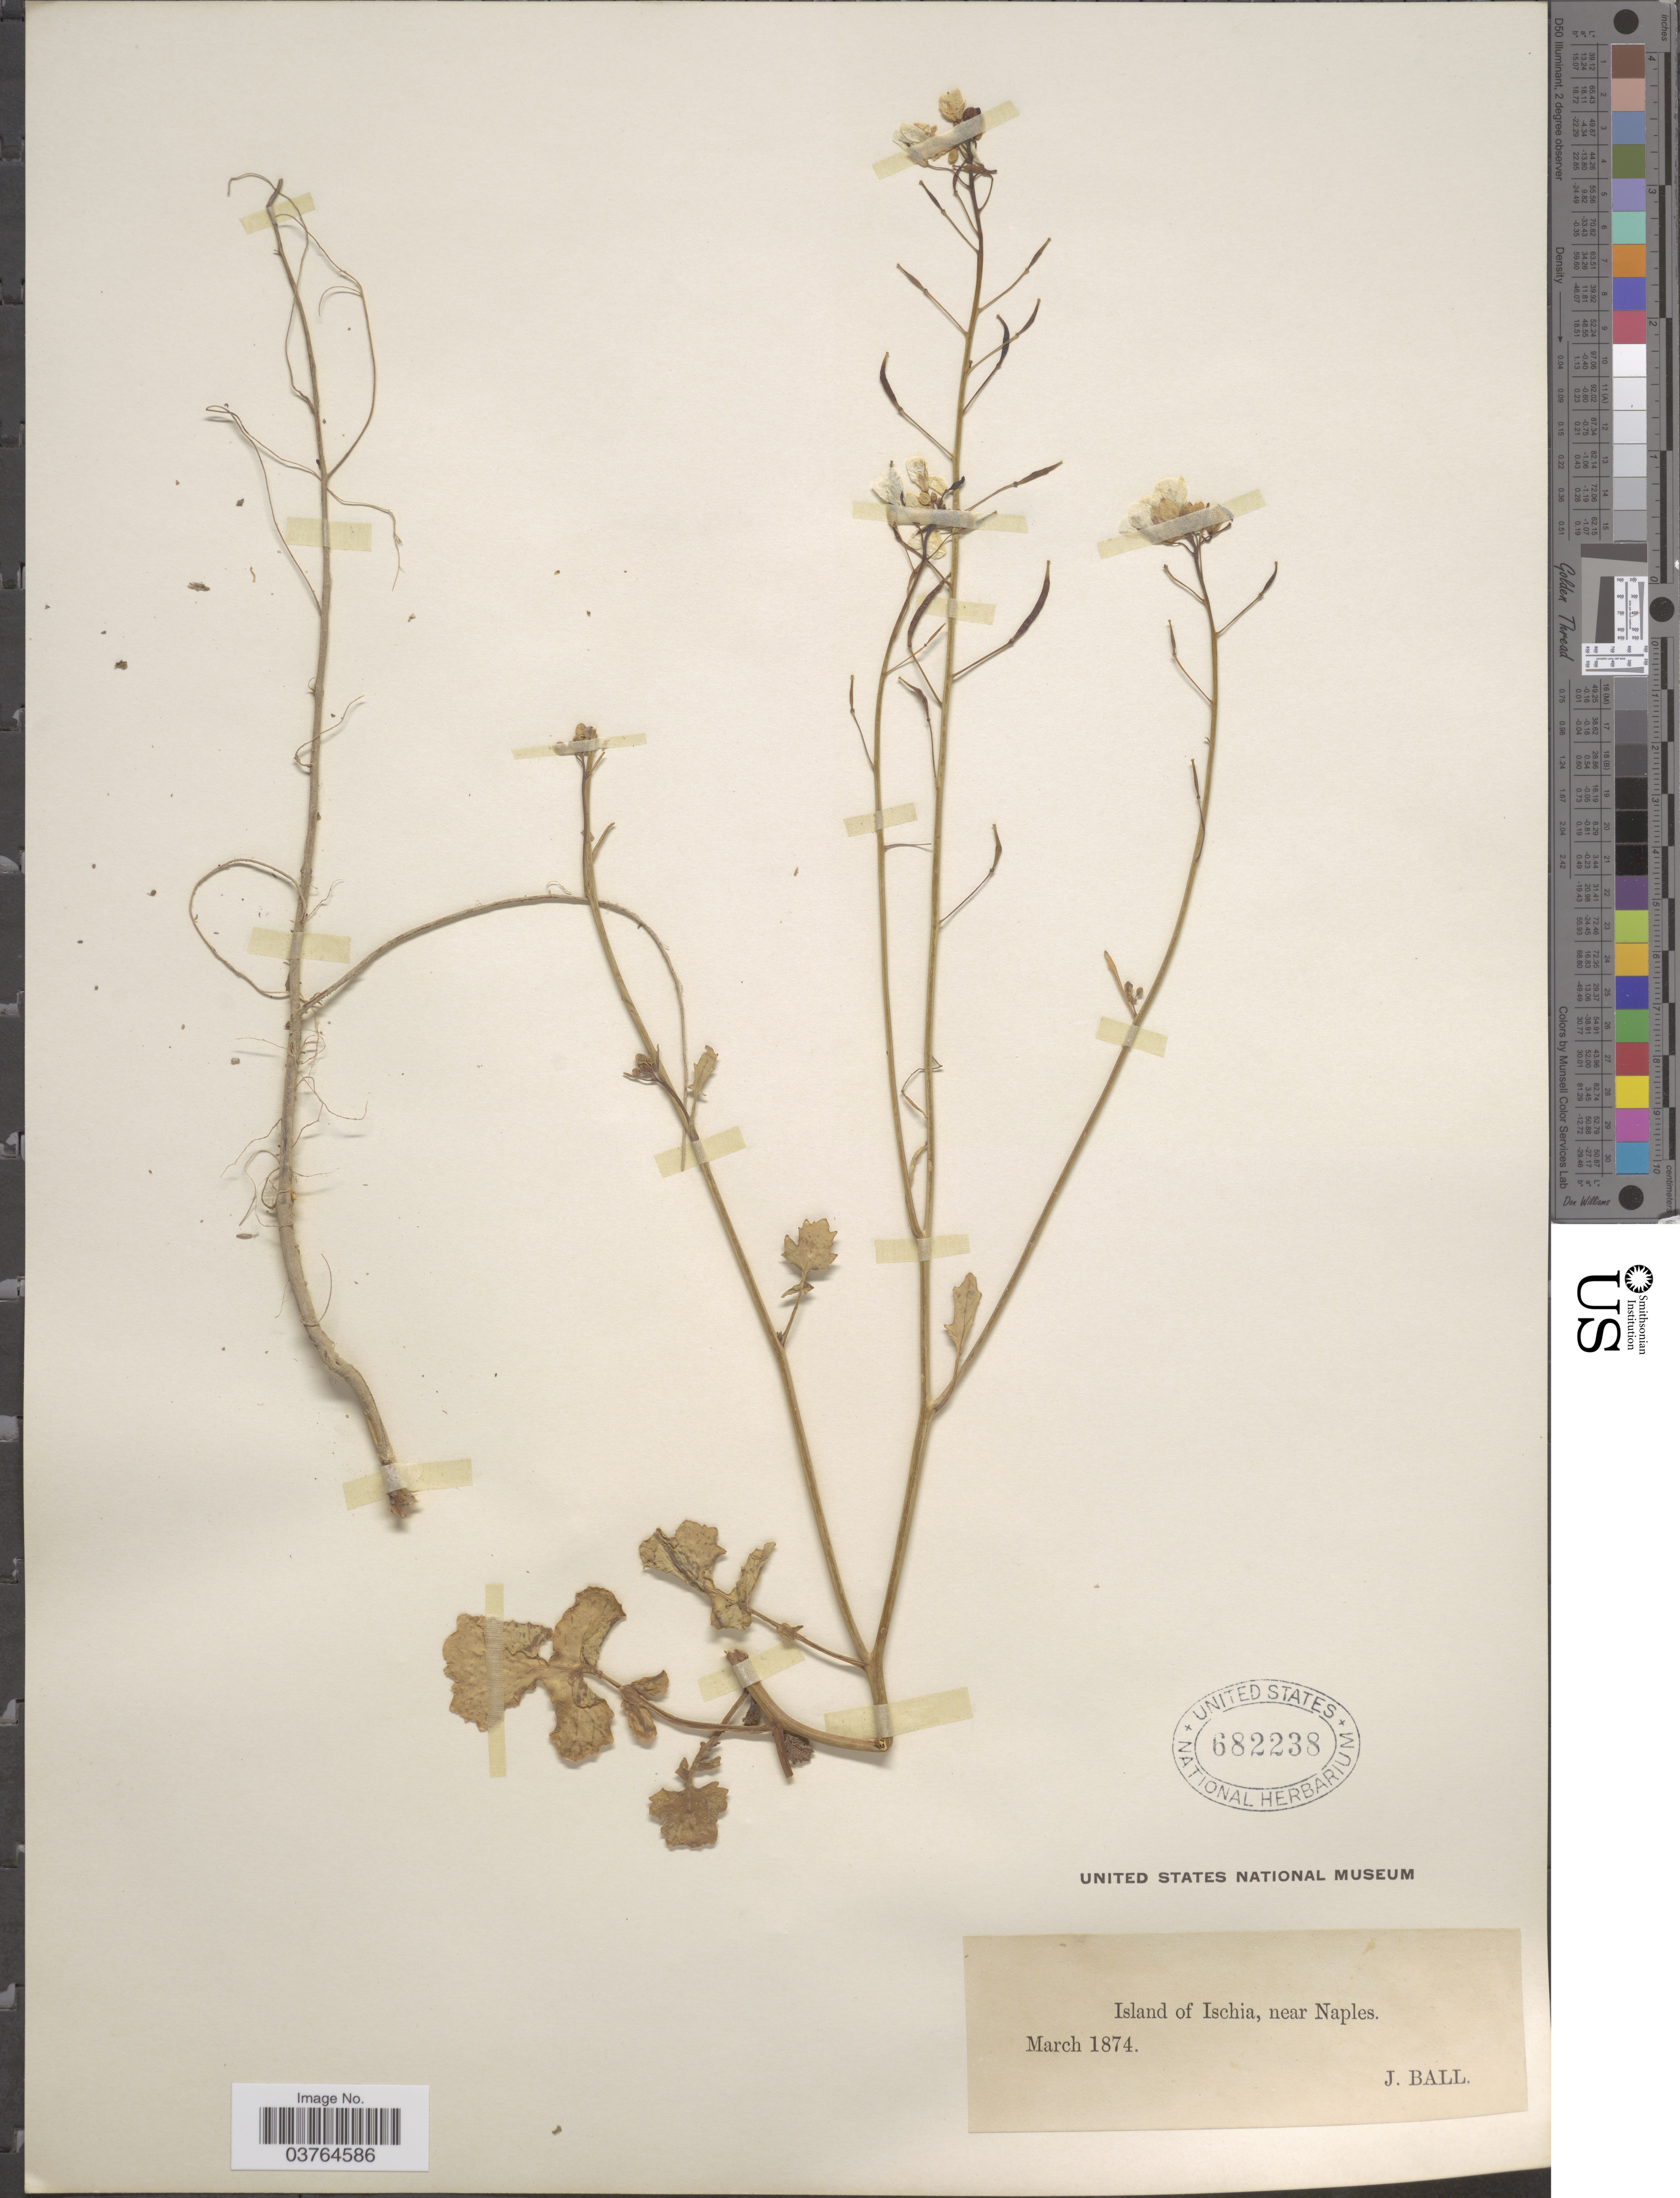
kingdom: Plantae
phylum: Tracheophyta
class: Magnoliopsida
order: Brassicales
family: Brassicaceae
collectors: J. Ball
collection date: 1874-03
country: Italy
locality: Island of Ischia, near Naples.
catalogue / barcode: US 682238